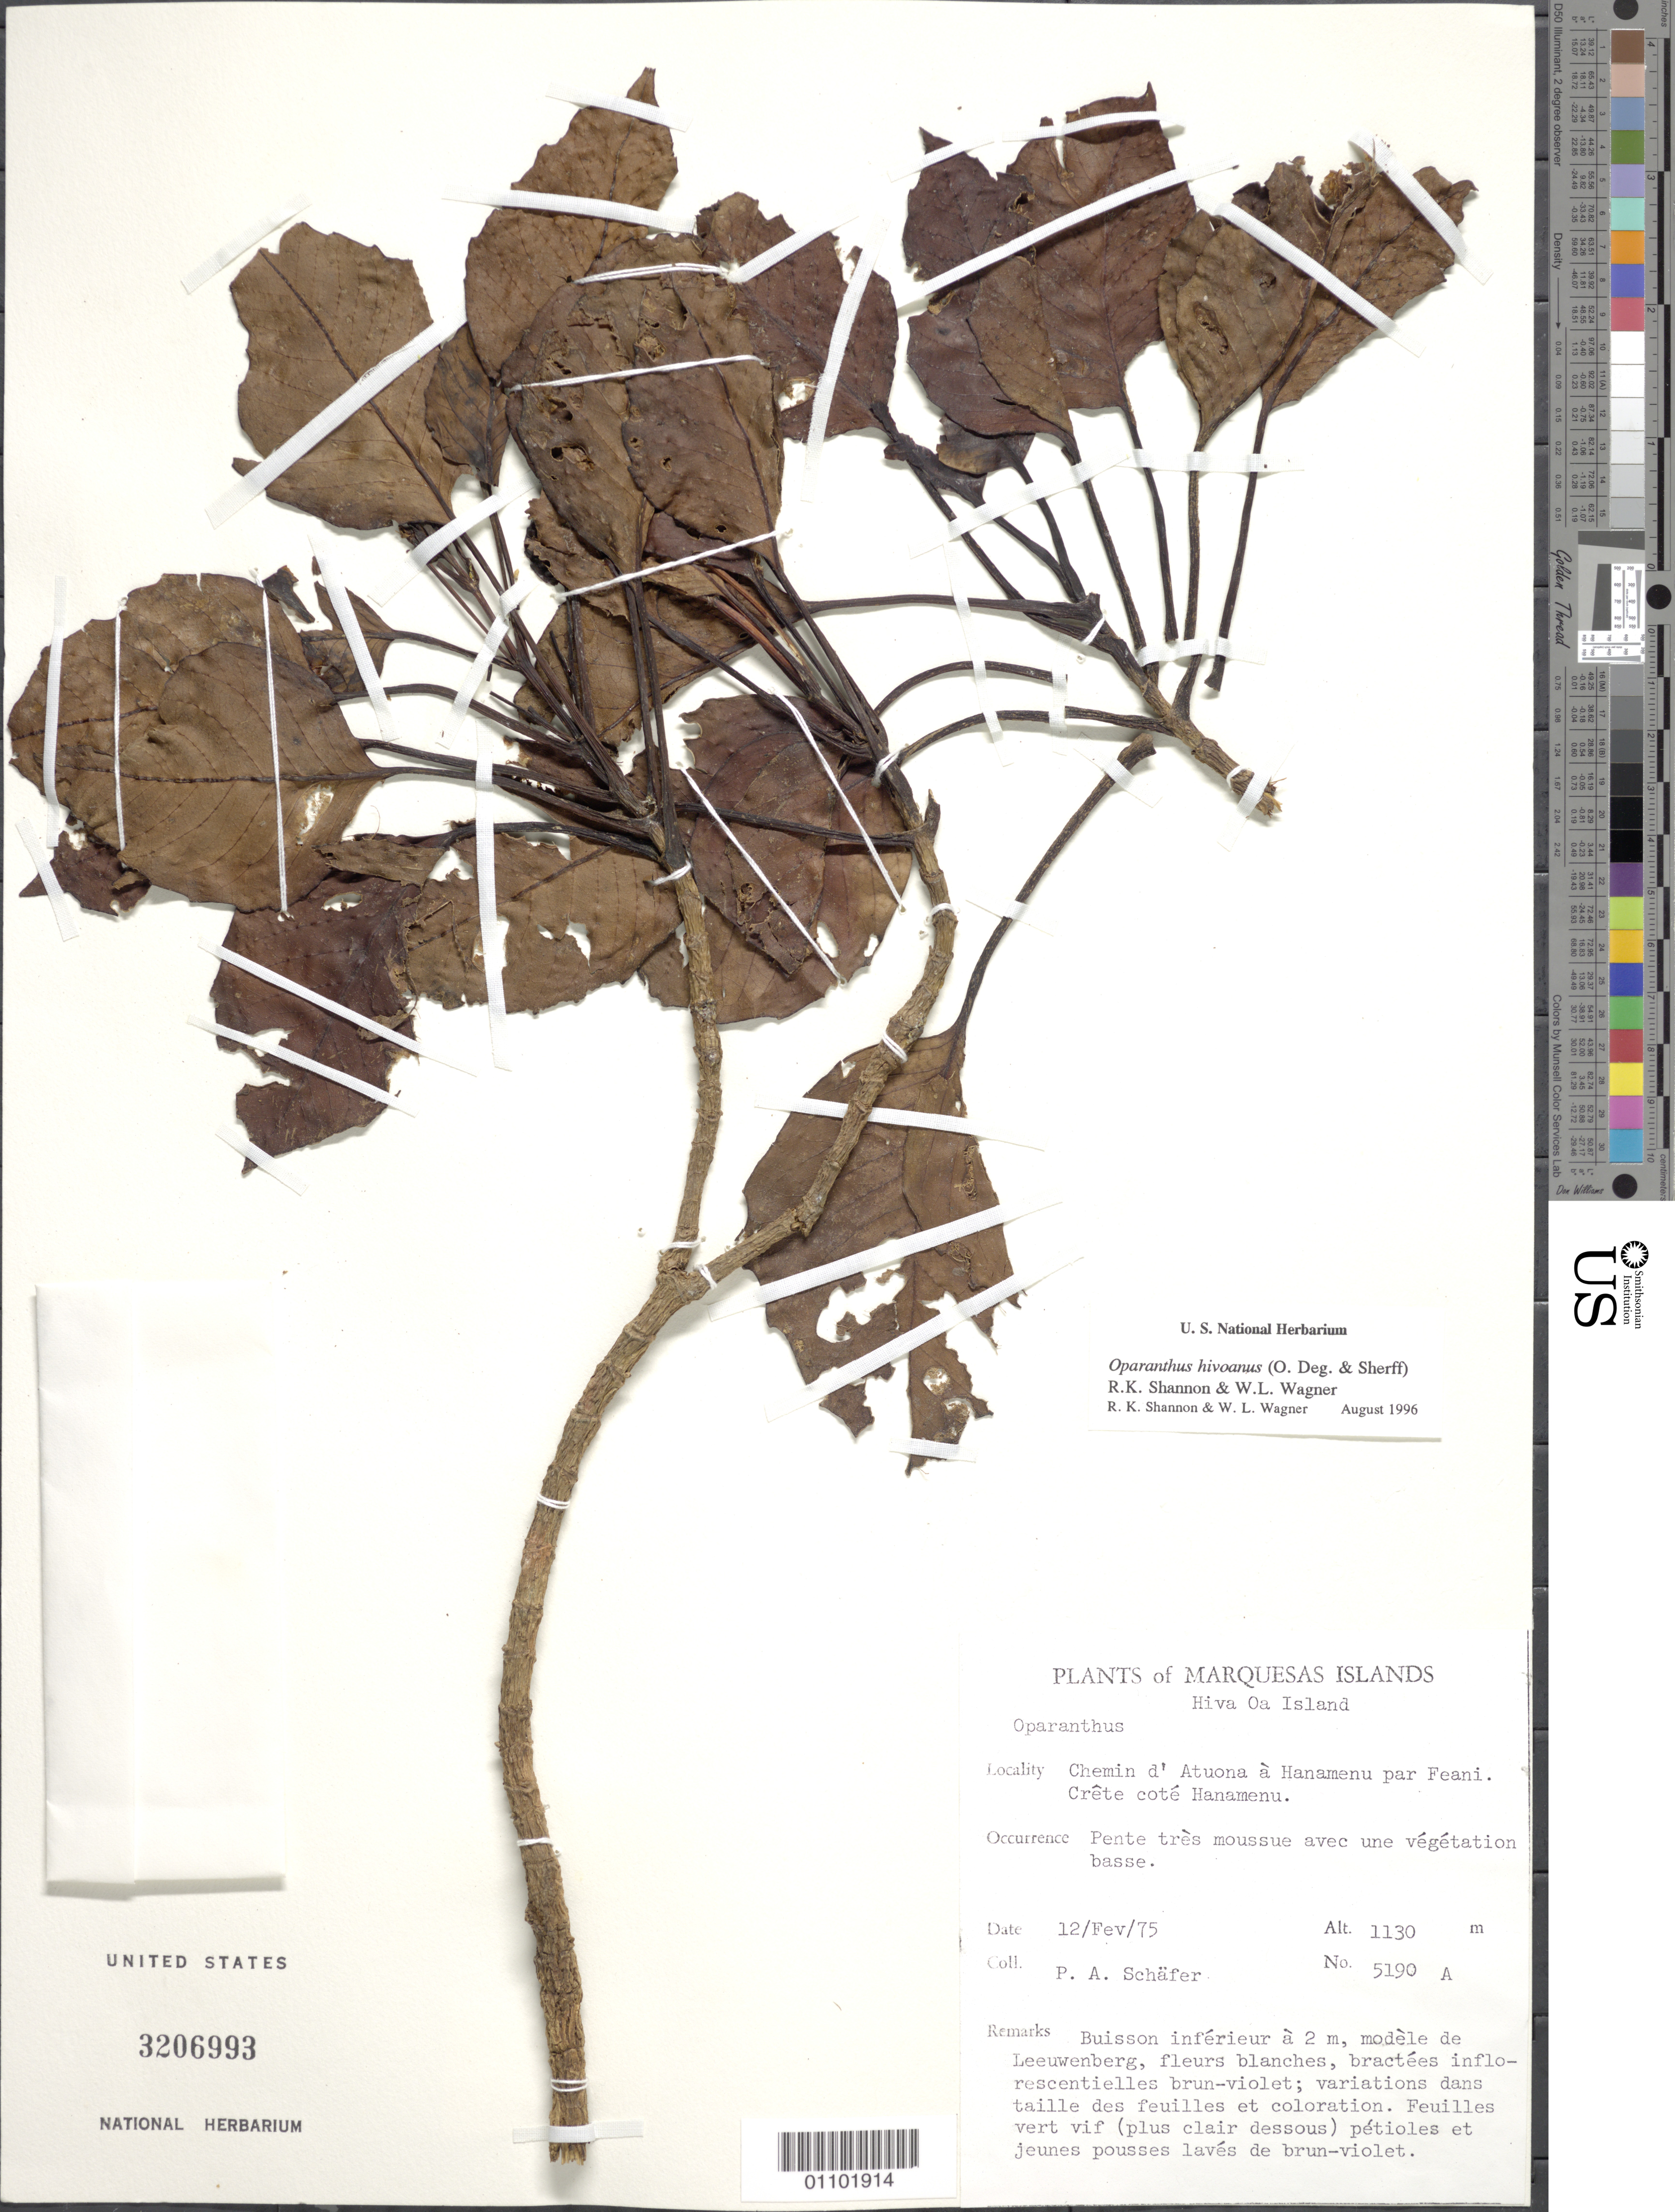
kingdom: Plantae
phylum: Tracheophyta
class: Magnoliopsida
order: Asterales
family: Asteraceae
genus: Oparanthus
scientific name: Oparanthus hivoanus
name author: (Deg. & Sherff) R.K. Shannon & W.L. Wagner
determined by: Wagner, W. L., (BOT), Smithsonian Institution - National Museum of Natural History (UNITED STATES)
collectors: P. A. Schäfer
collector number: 5190A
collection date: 1975-02-12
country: French Polynesia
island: Hiva Oa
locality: Chemin d'Atuona à Hanamenu par Feani, crête côté Hanamenu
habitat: Pente très mousse avec une végétation basse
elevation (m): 1130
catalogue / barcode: US 3206993